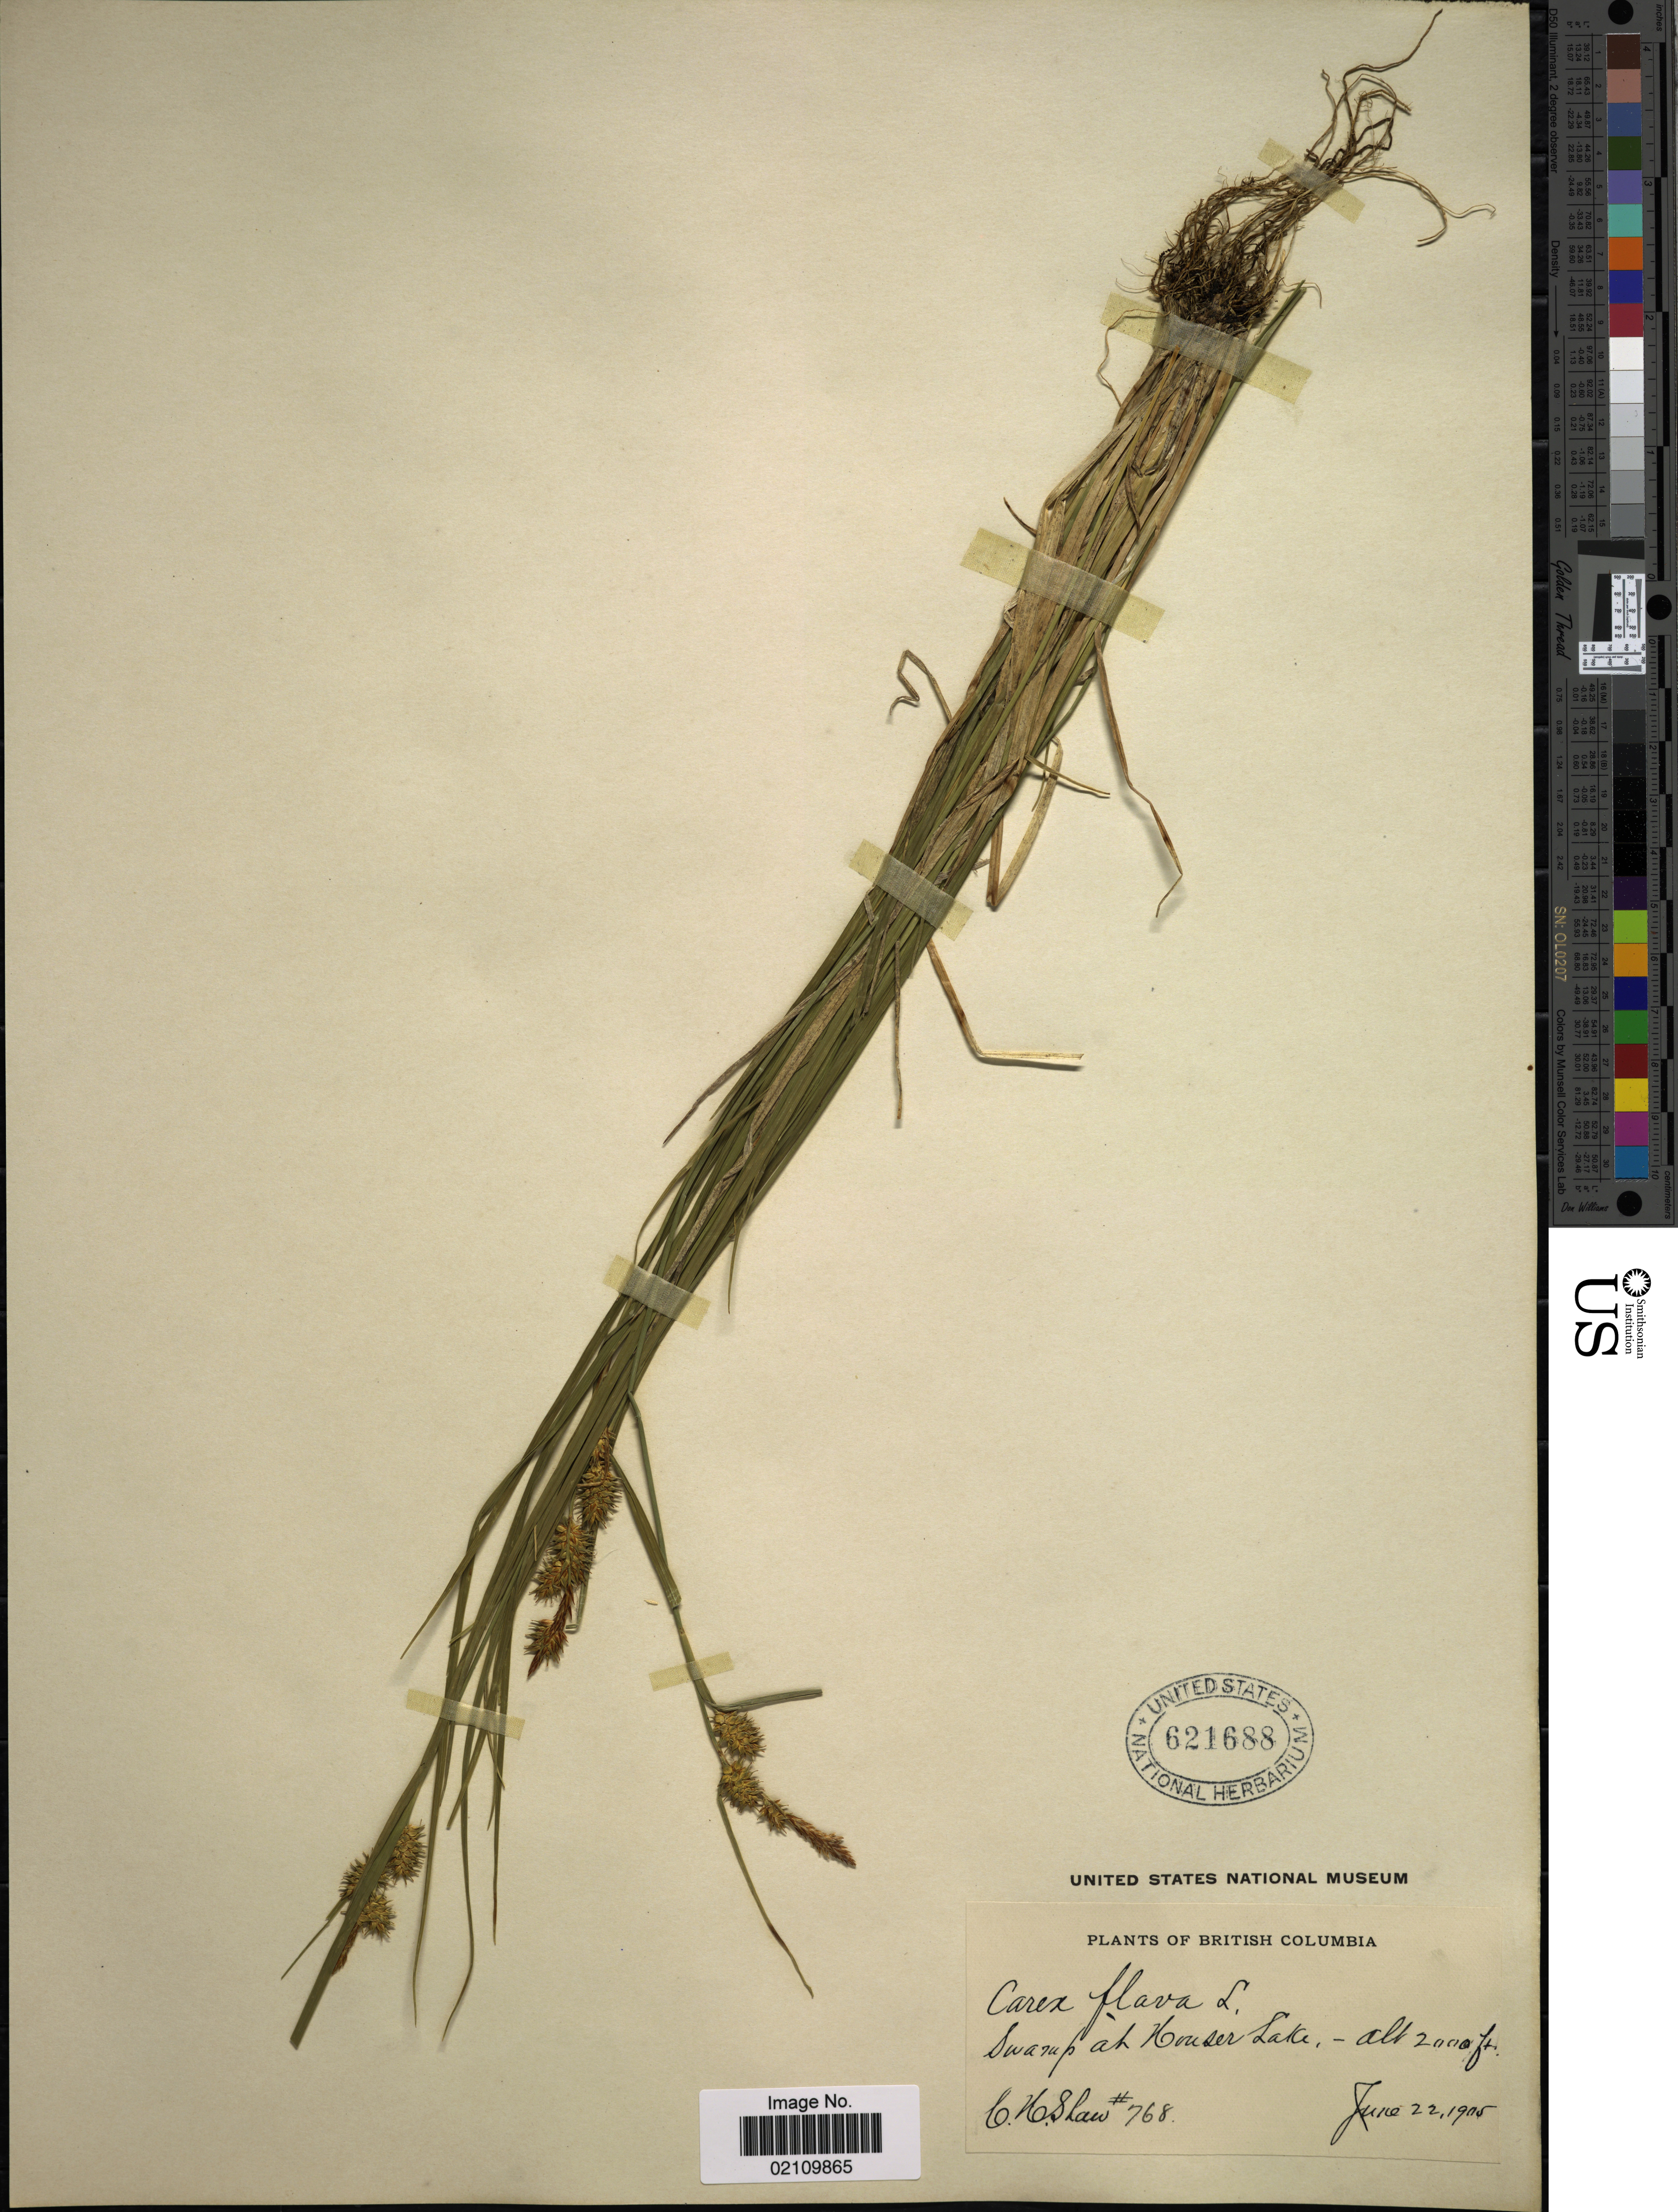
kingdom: Plantae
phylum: Tracheophyta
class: Liliopsida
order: Poales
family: Cyperaceae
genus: Carex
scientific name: Carex flava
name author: L.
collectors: C. H. Shaw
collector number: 768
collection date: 1905-06-22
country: Canada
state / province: British Columbia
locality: Swamp at Houser Lake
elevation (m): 610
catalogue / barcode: US 621688